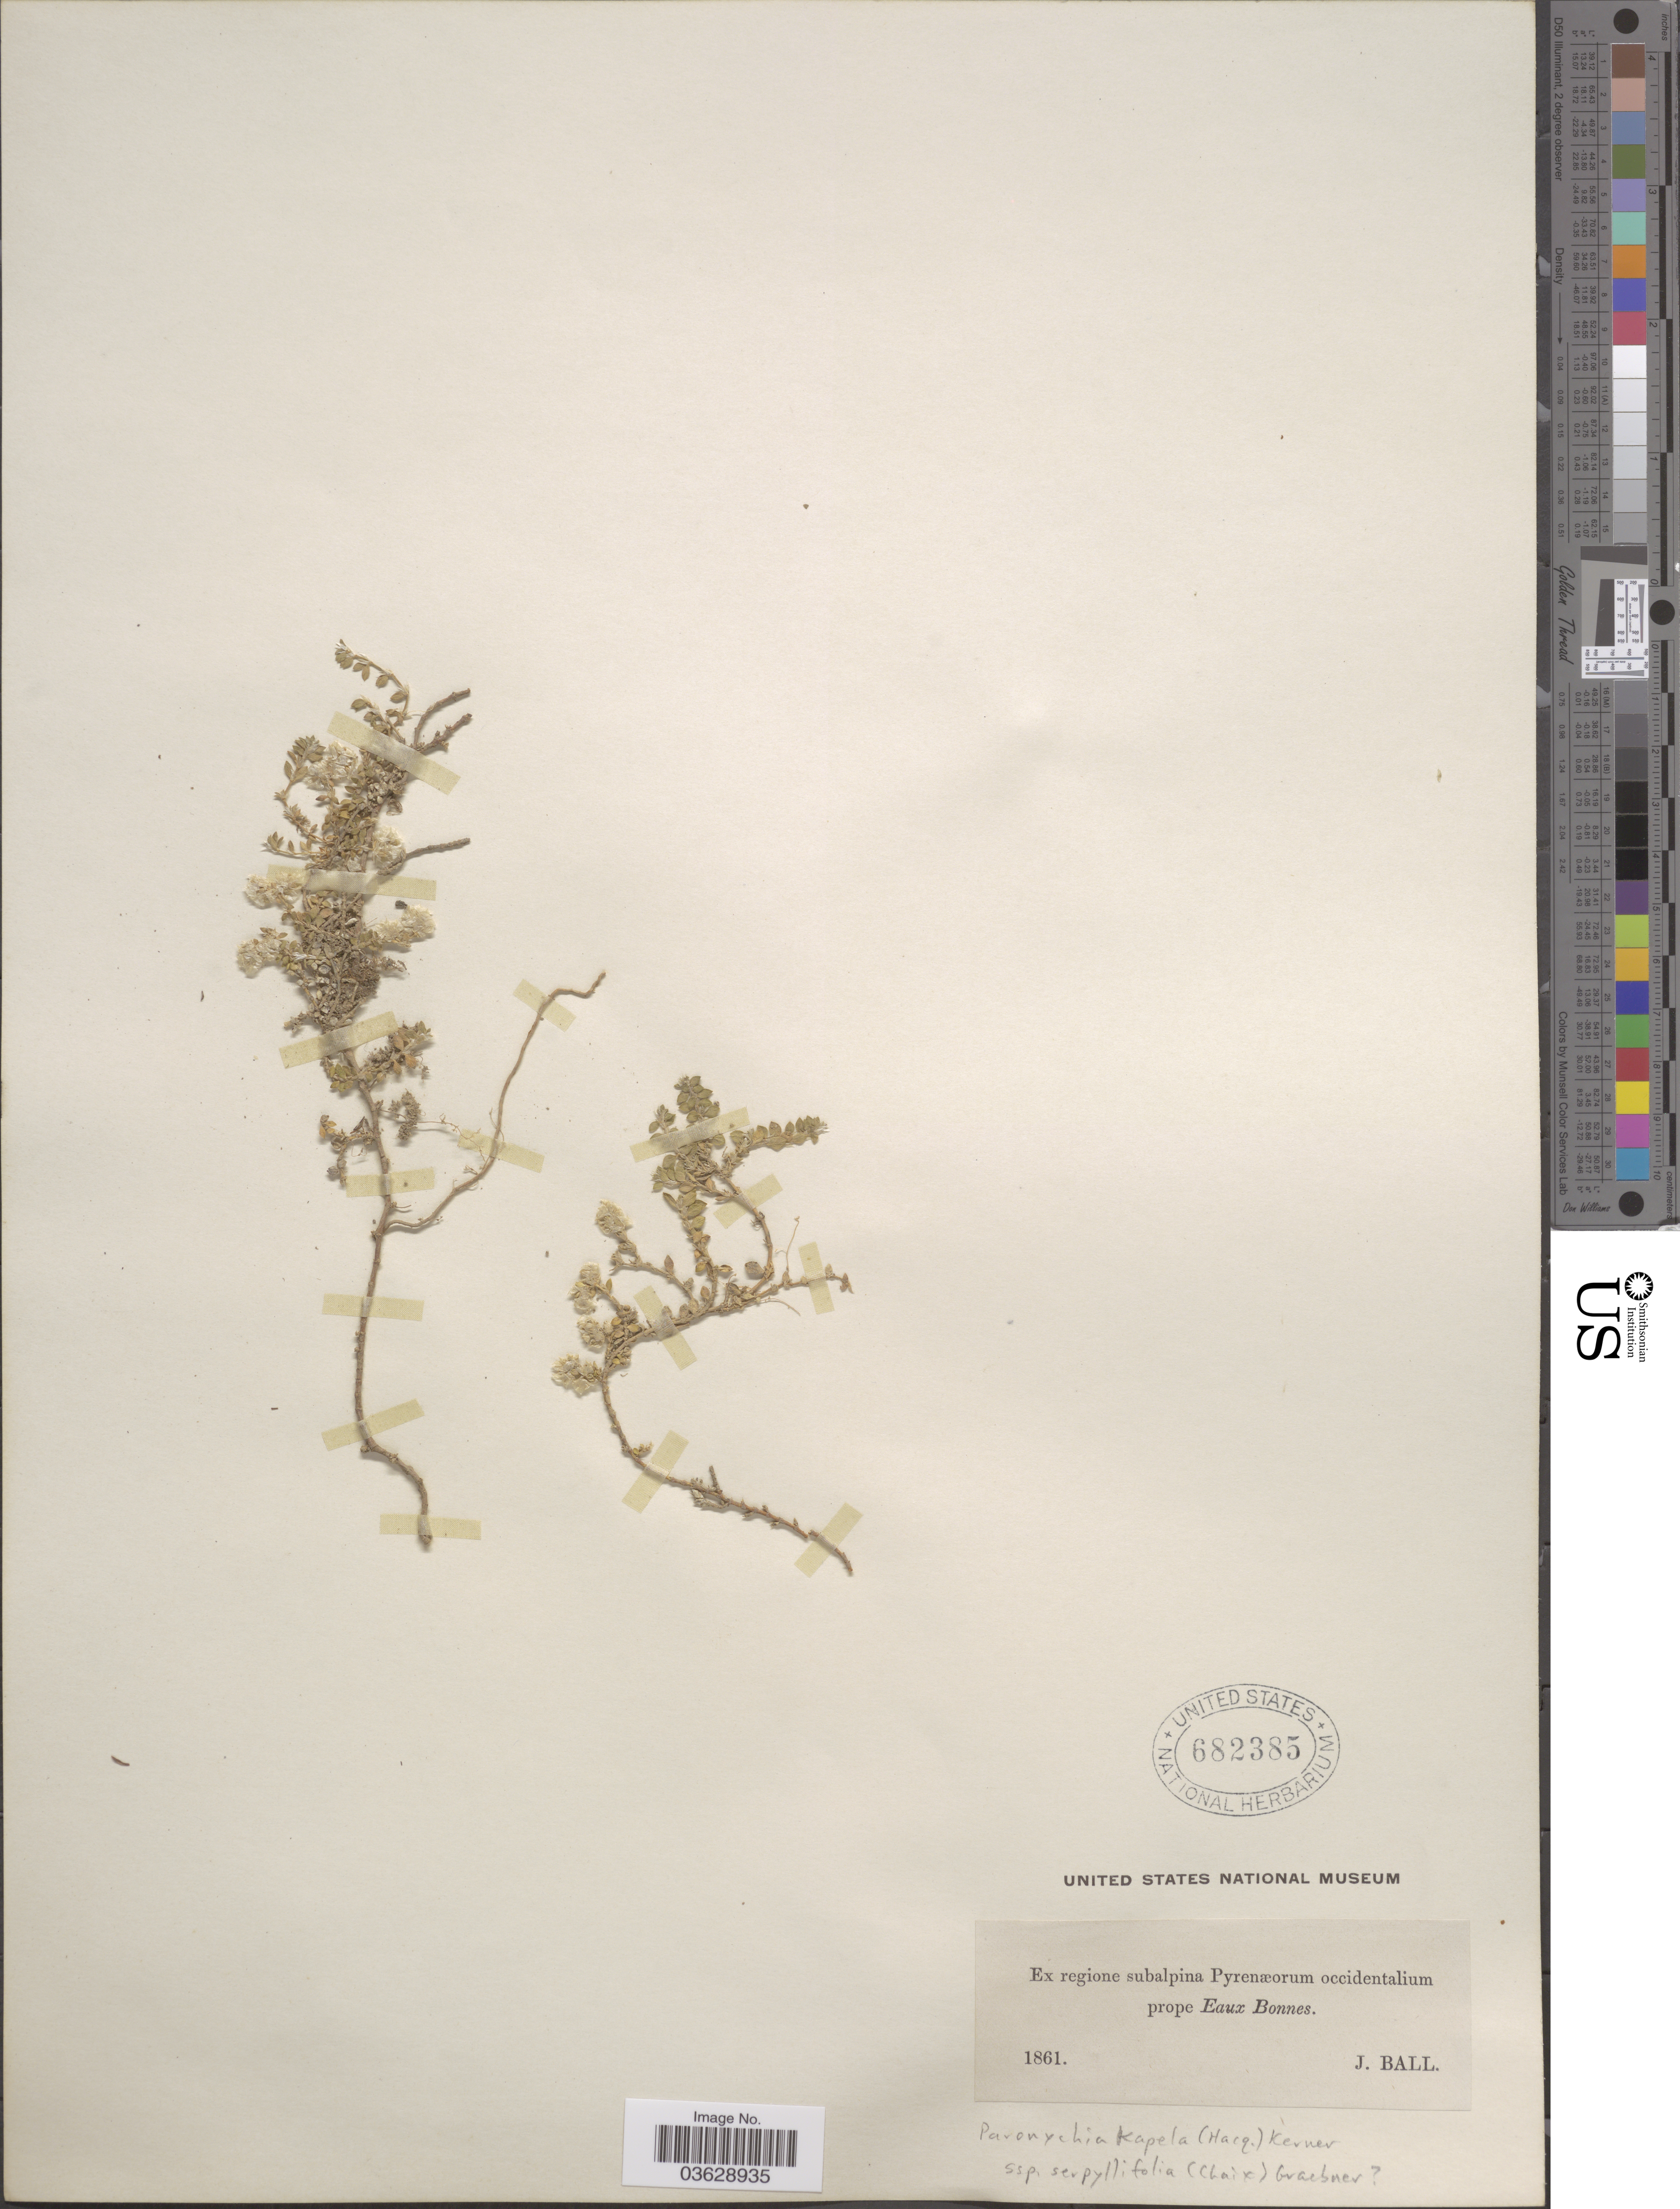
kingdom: Plantae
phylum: Tracheophyta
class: Magnoliopsida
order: Caryophyllales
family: Caryophyllaceae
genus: Paronychia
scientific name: Paronychia kapela subsp. serpyllifolia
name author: (Chaix) Graebn.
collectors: J. Ball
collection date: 1861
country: France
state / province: Nouvelle-Aquitaine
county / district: Pyrenees-Atlantiques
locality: Ex regione subalpina Pyrenæorum occidentalium prope Eaux Bonnes. (acc. to Google translate = "Former subalpine region Pyrenæorum occidentalium proper Eaux Bonnes".)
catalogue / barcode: US 682385